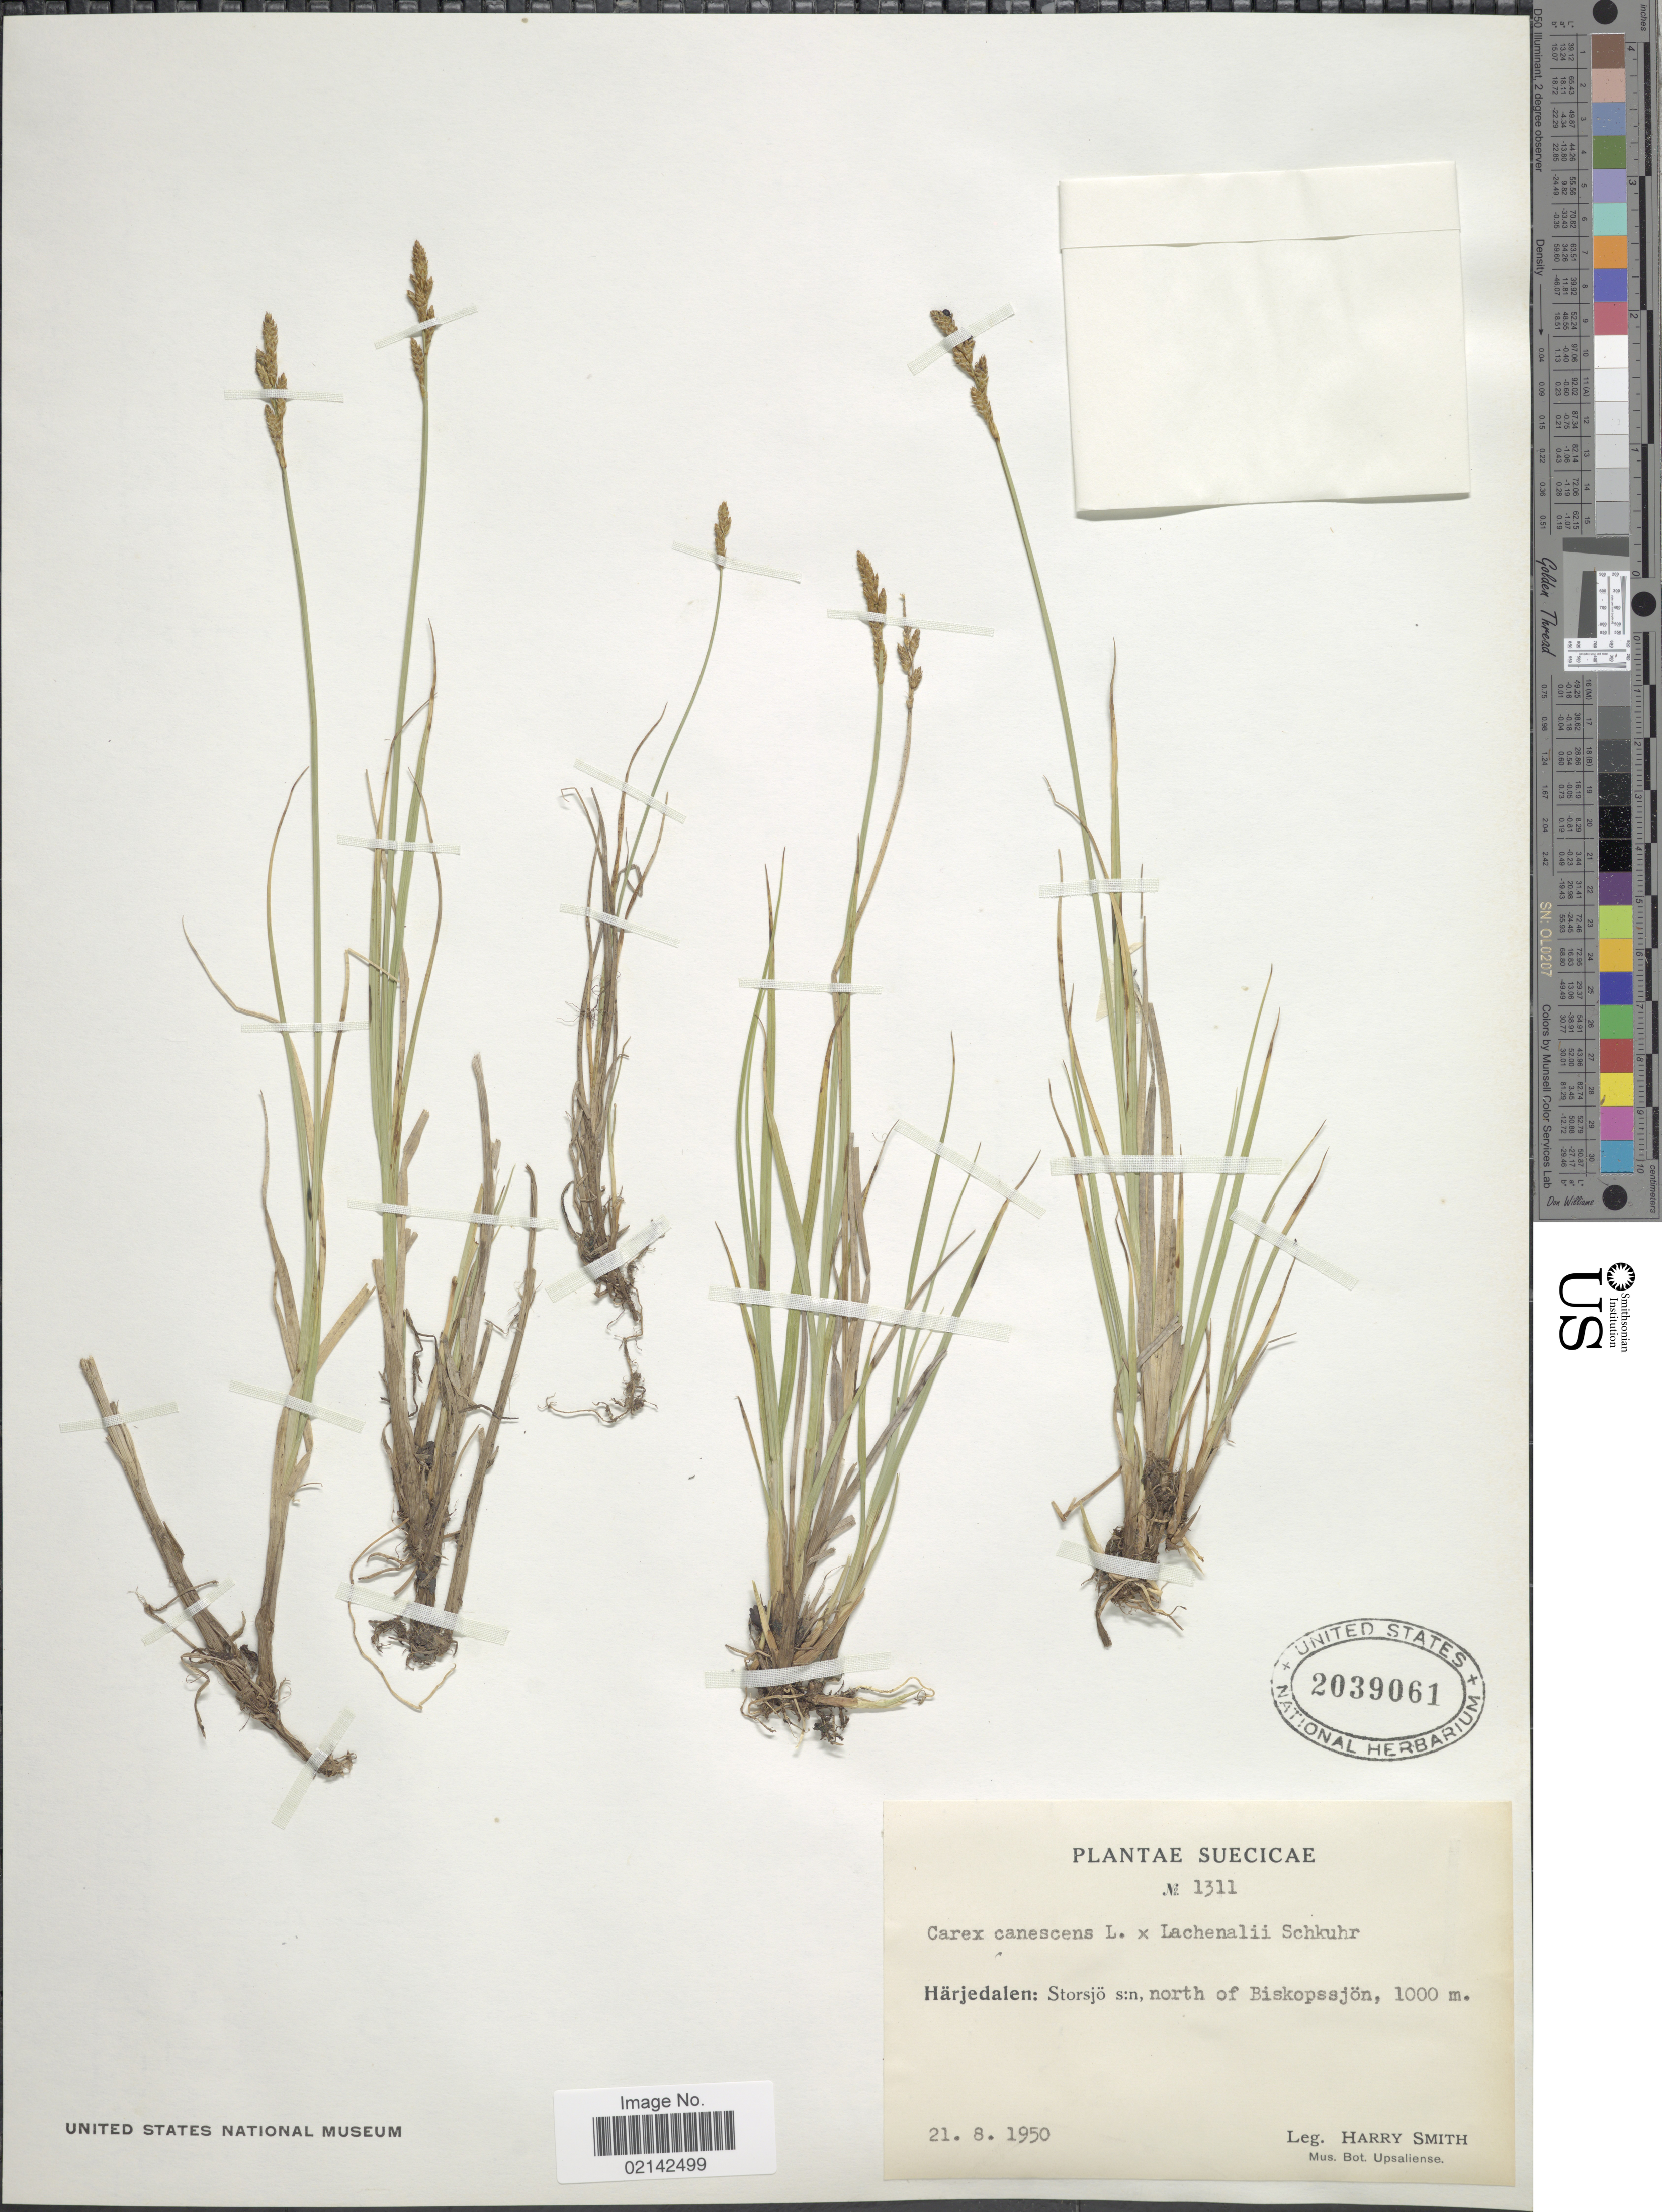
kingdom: Plantae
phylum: Tracheophyta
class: Liliopsida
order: Poales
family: Cyperaceae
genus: Carex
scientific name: Carex canescens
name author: L.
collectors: H. Smith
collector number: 1311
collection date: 1950-08-21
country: Sweden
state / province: Jamtland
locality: Suecicae, Harjedalen: Storsjo s:n, north of Biskopssjon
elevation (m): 1000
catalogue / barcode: US 2039061